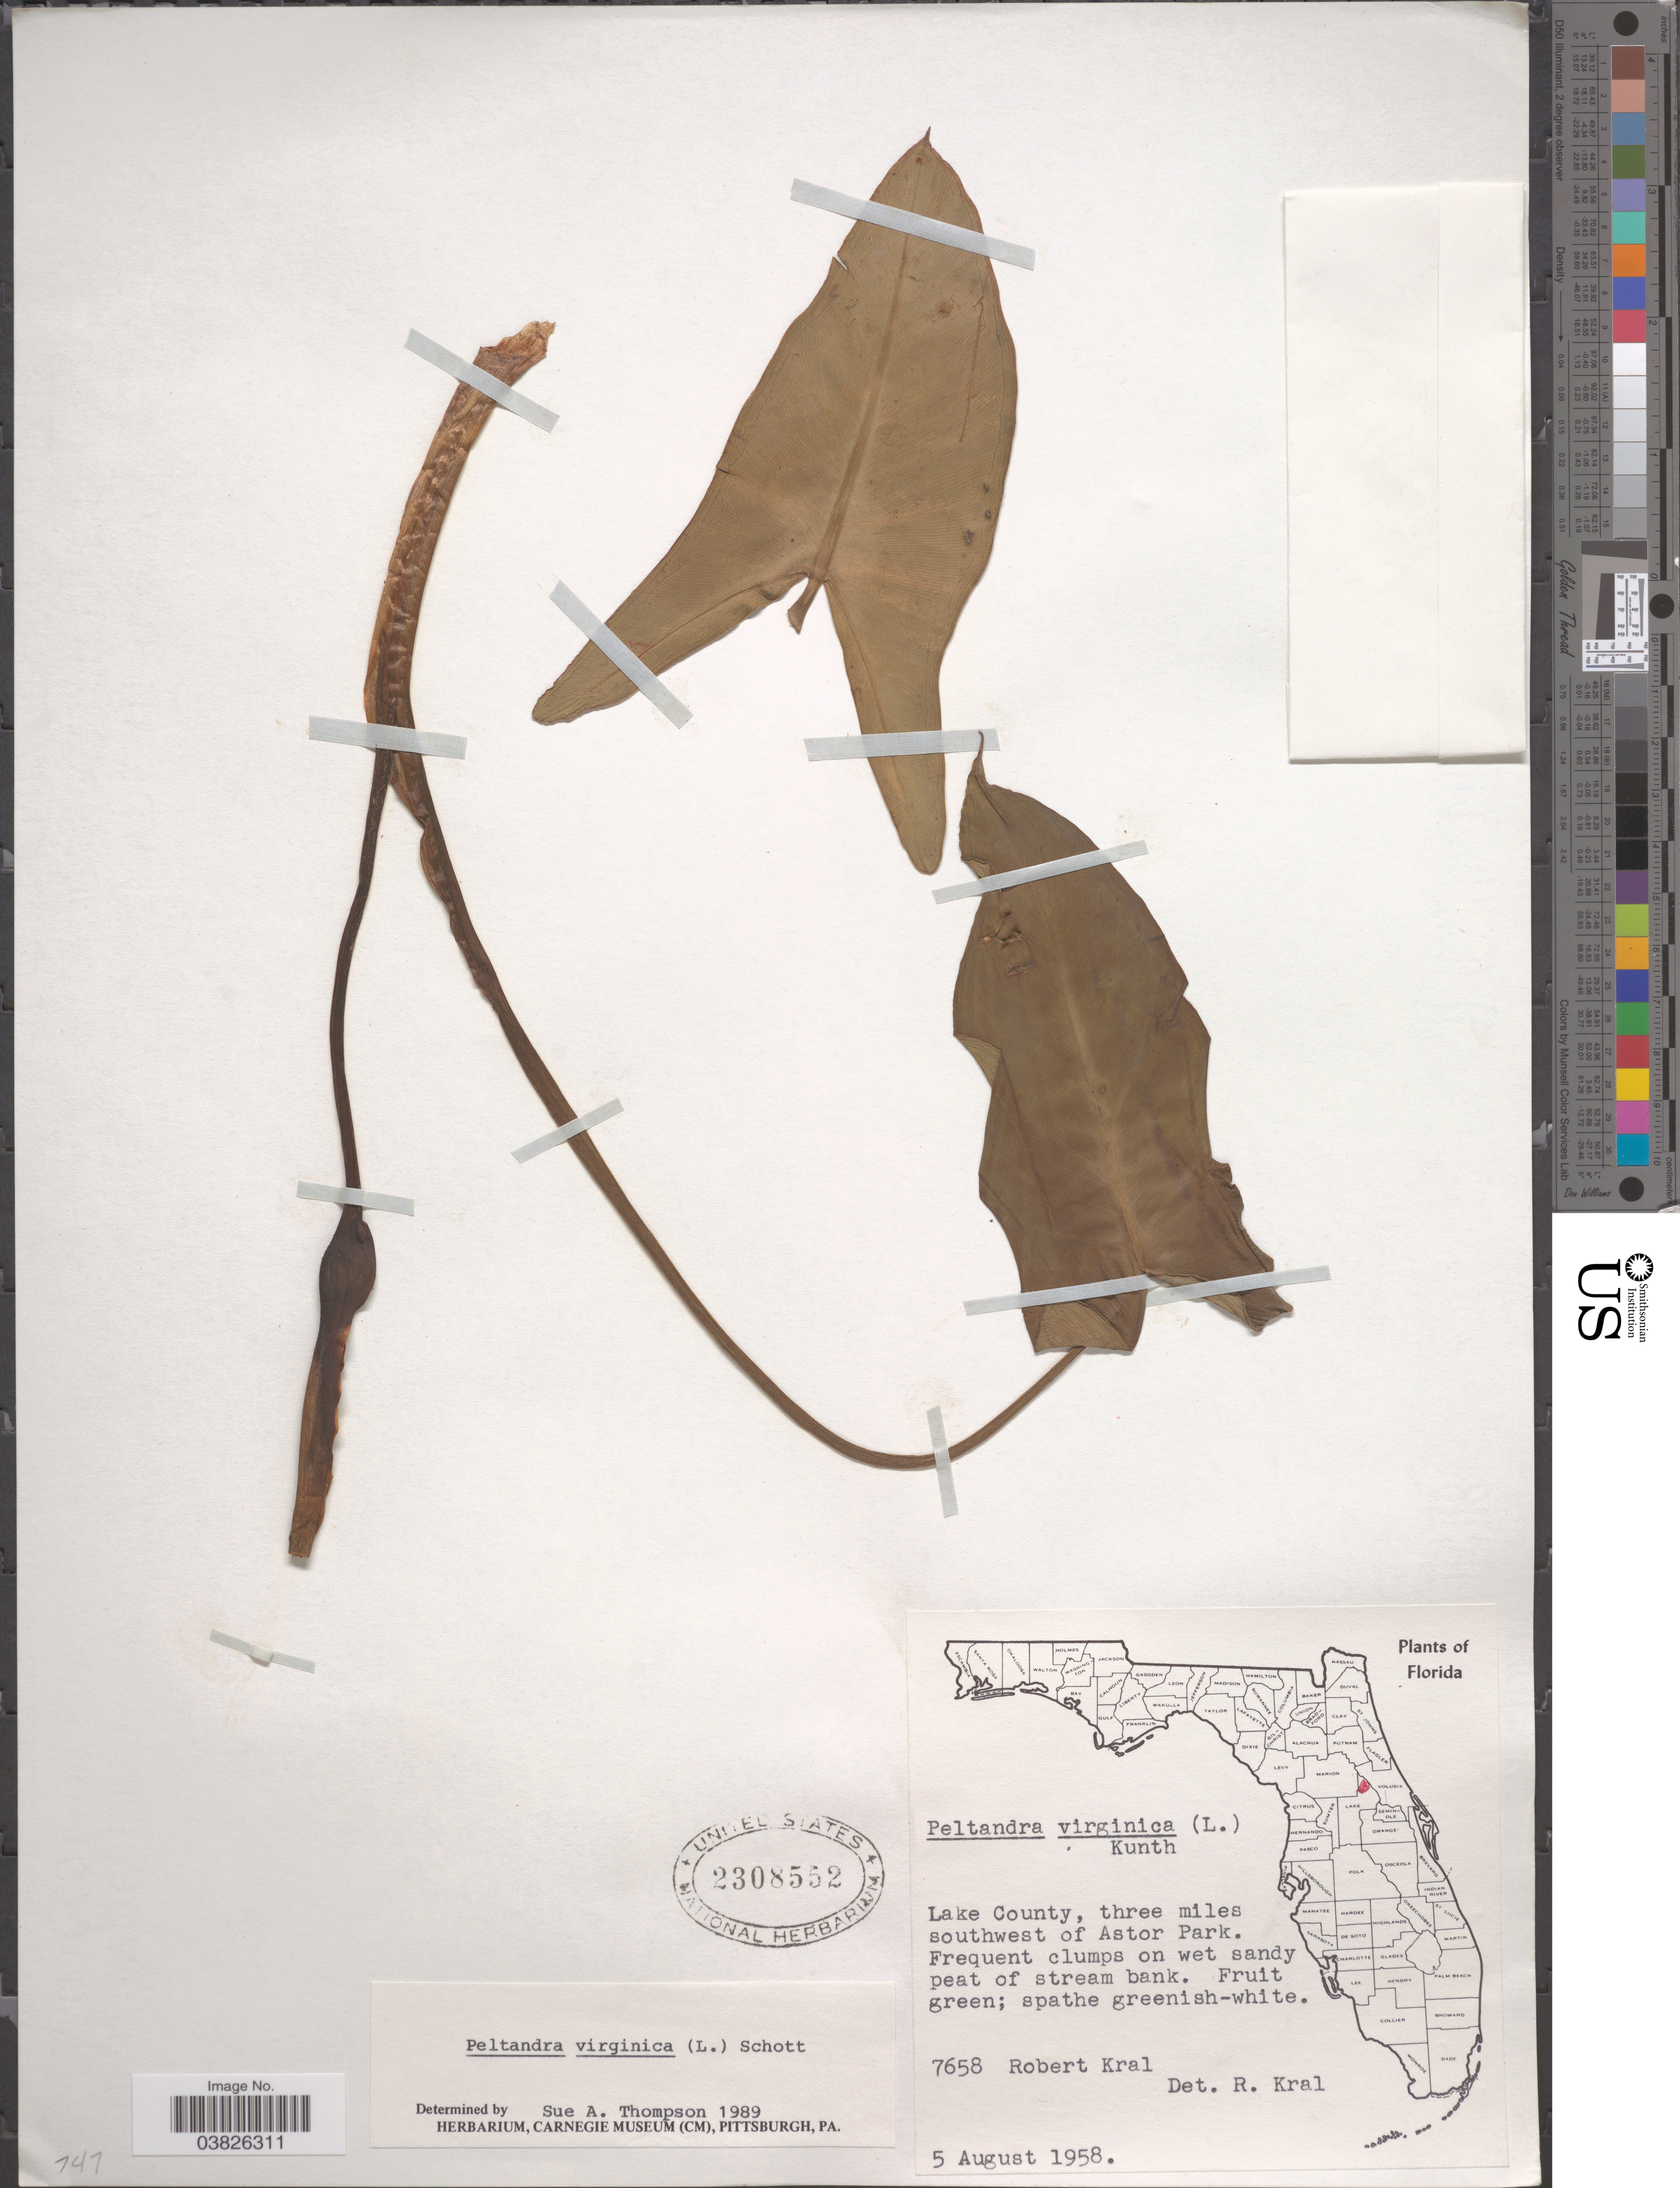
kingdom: Plantae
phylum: Tracheophyta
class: Liliopsida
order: Alismatales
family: Araceae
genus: Peltandra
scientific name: Peltandra virginica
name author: (L.) Schott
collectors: R. Kral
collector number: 7658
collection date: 1958-08-05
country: United States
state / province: Florida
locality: Lake County, three miles southwest of Astor Park.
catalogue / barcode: US 2308552